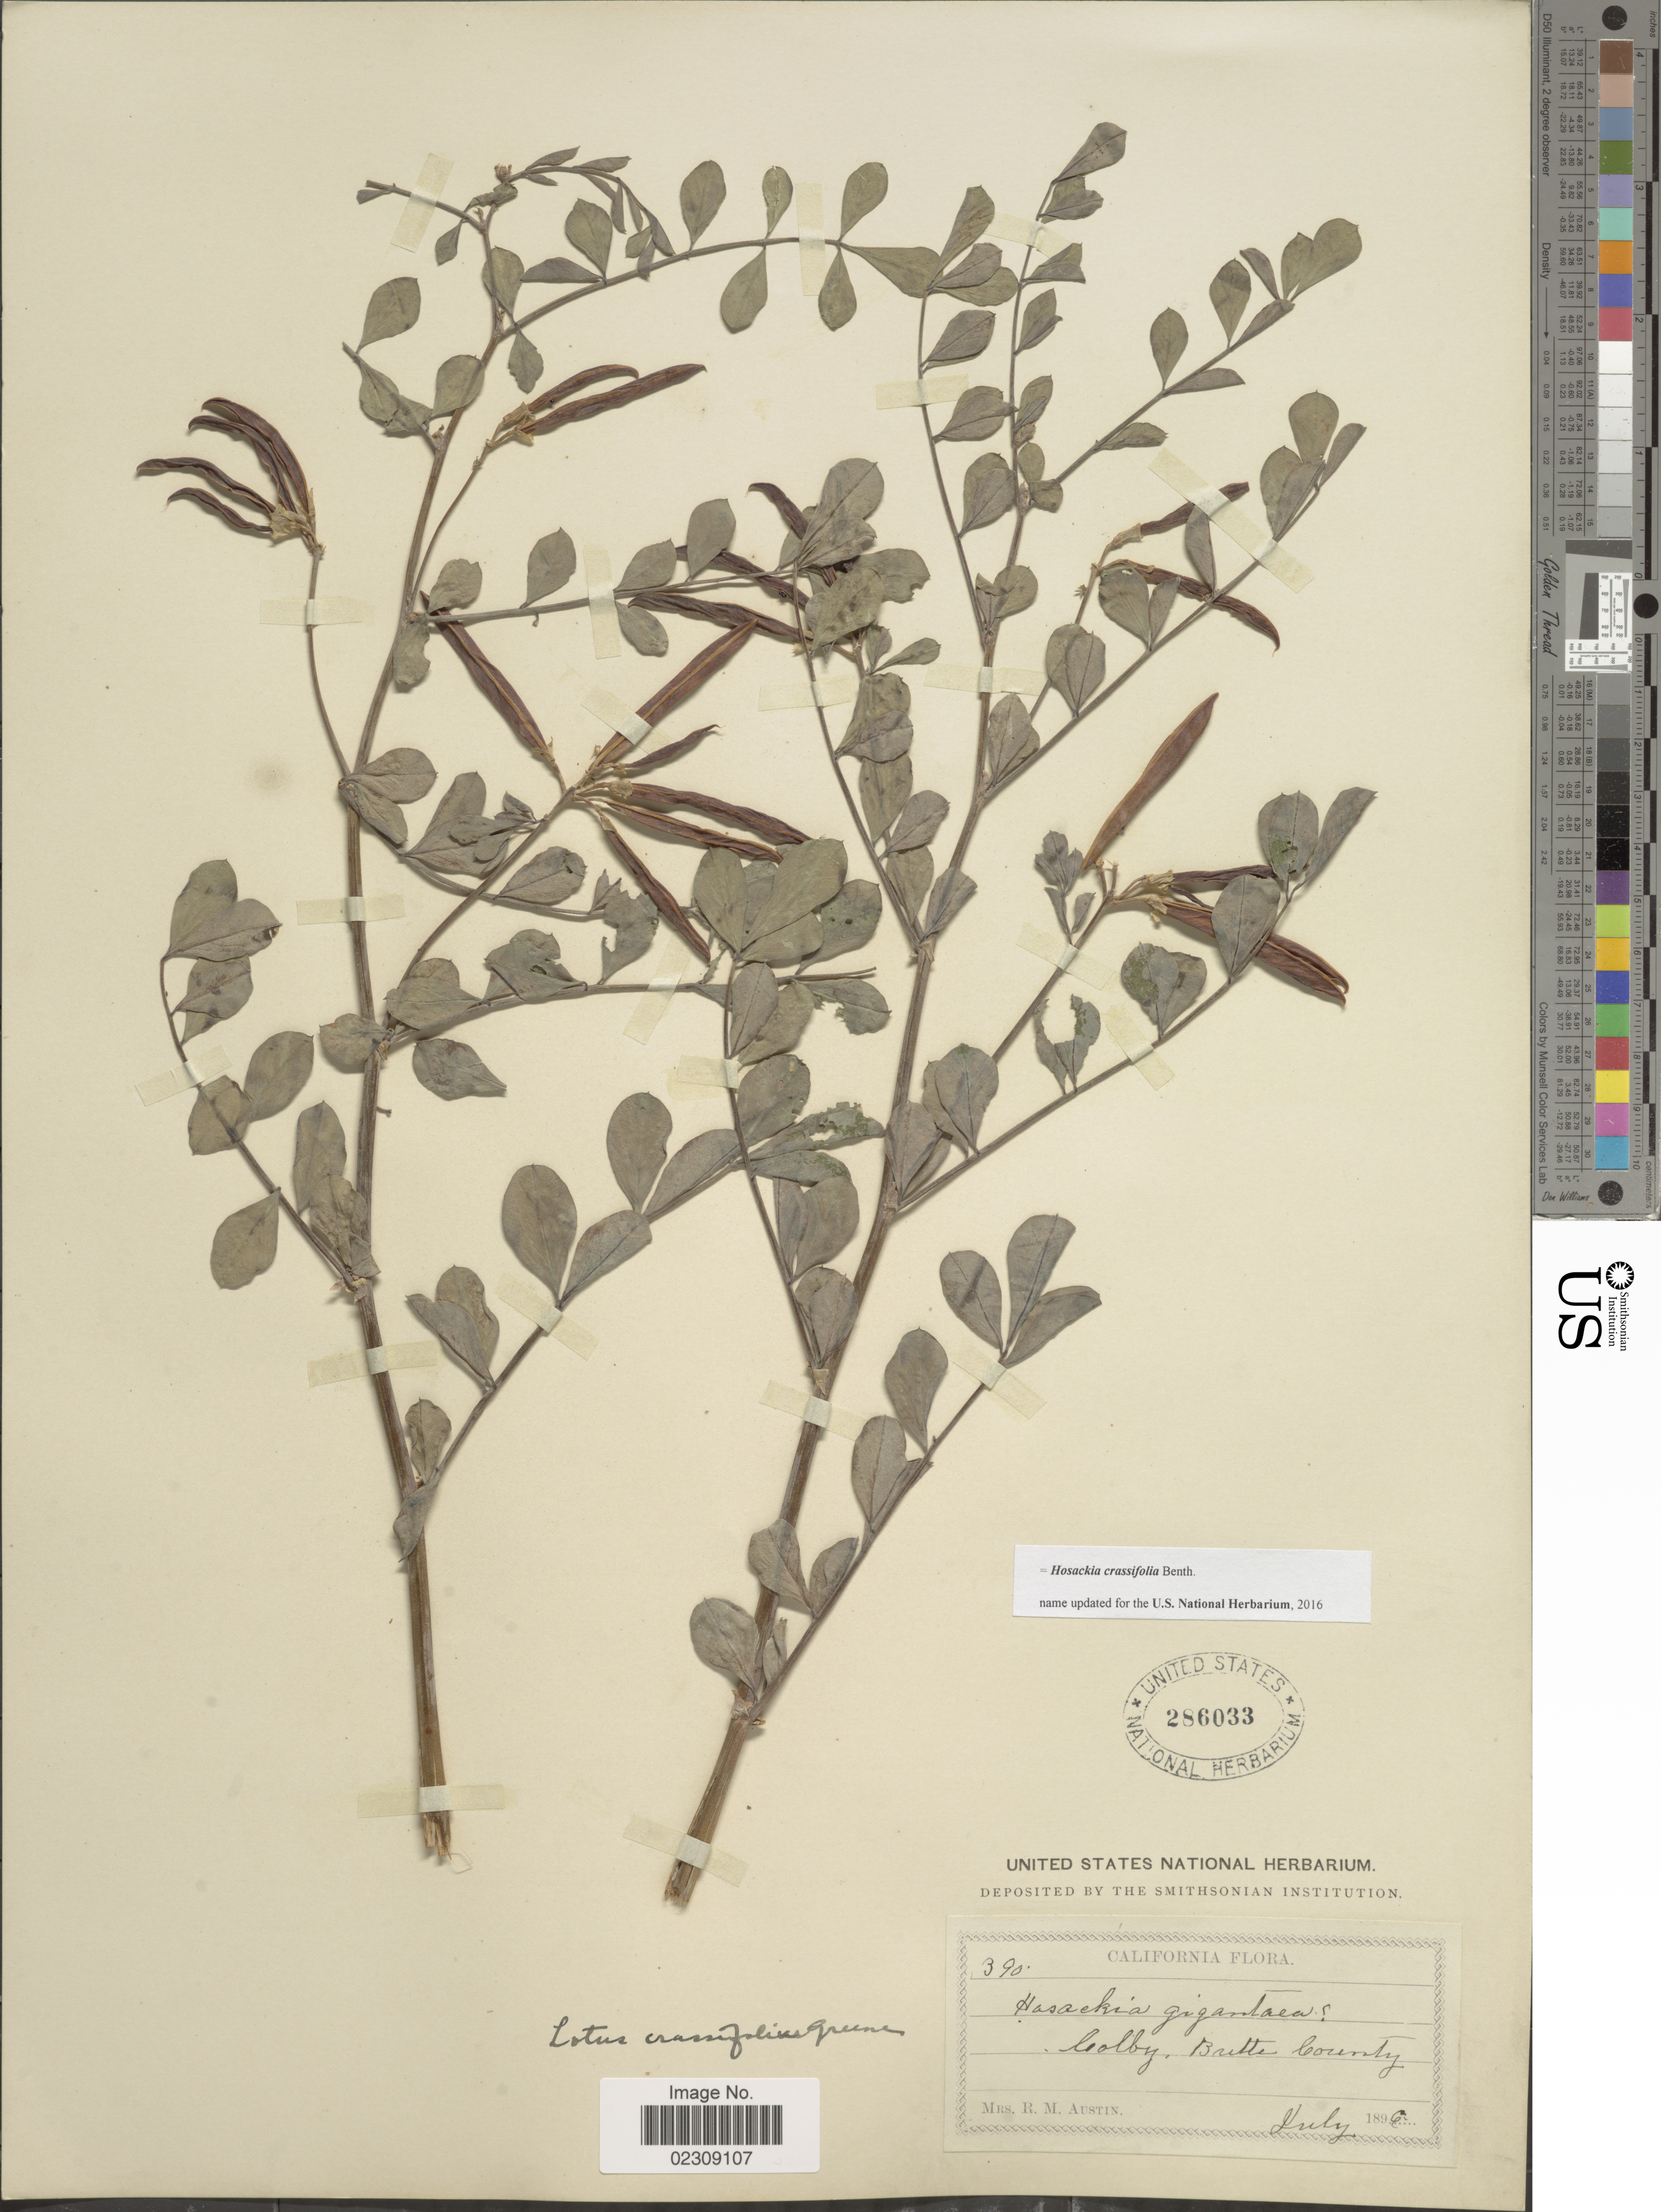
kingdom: Plantae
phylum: Tracheophyta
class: Magnoliopsida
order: Fabales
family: Fabaceae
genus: Hosackia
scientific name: Hosackia crassifolia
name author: Benth.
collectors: R. Austin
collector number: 390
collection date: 1896-07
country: United States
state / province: California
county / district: Butte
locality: Colby, Butte County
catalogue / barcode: US 286033